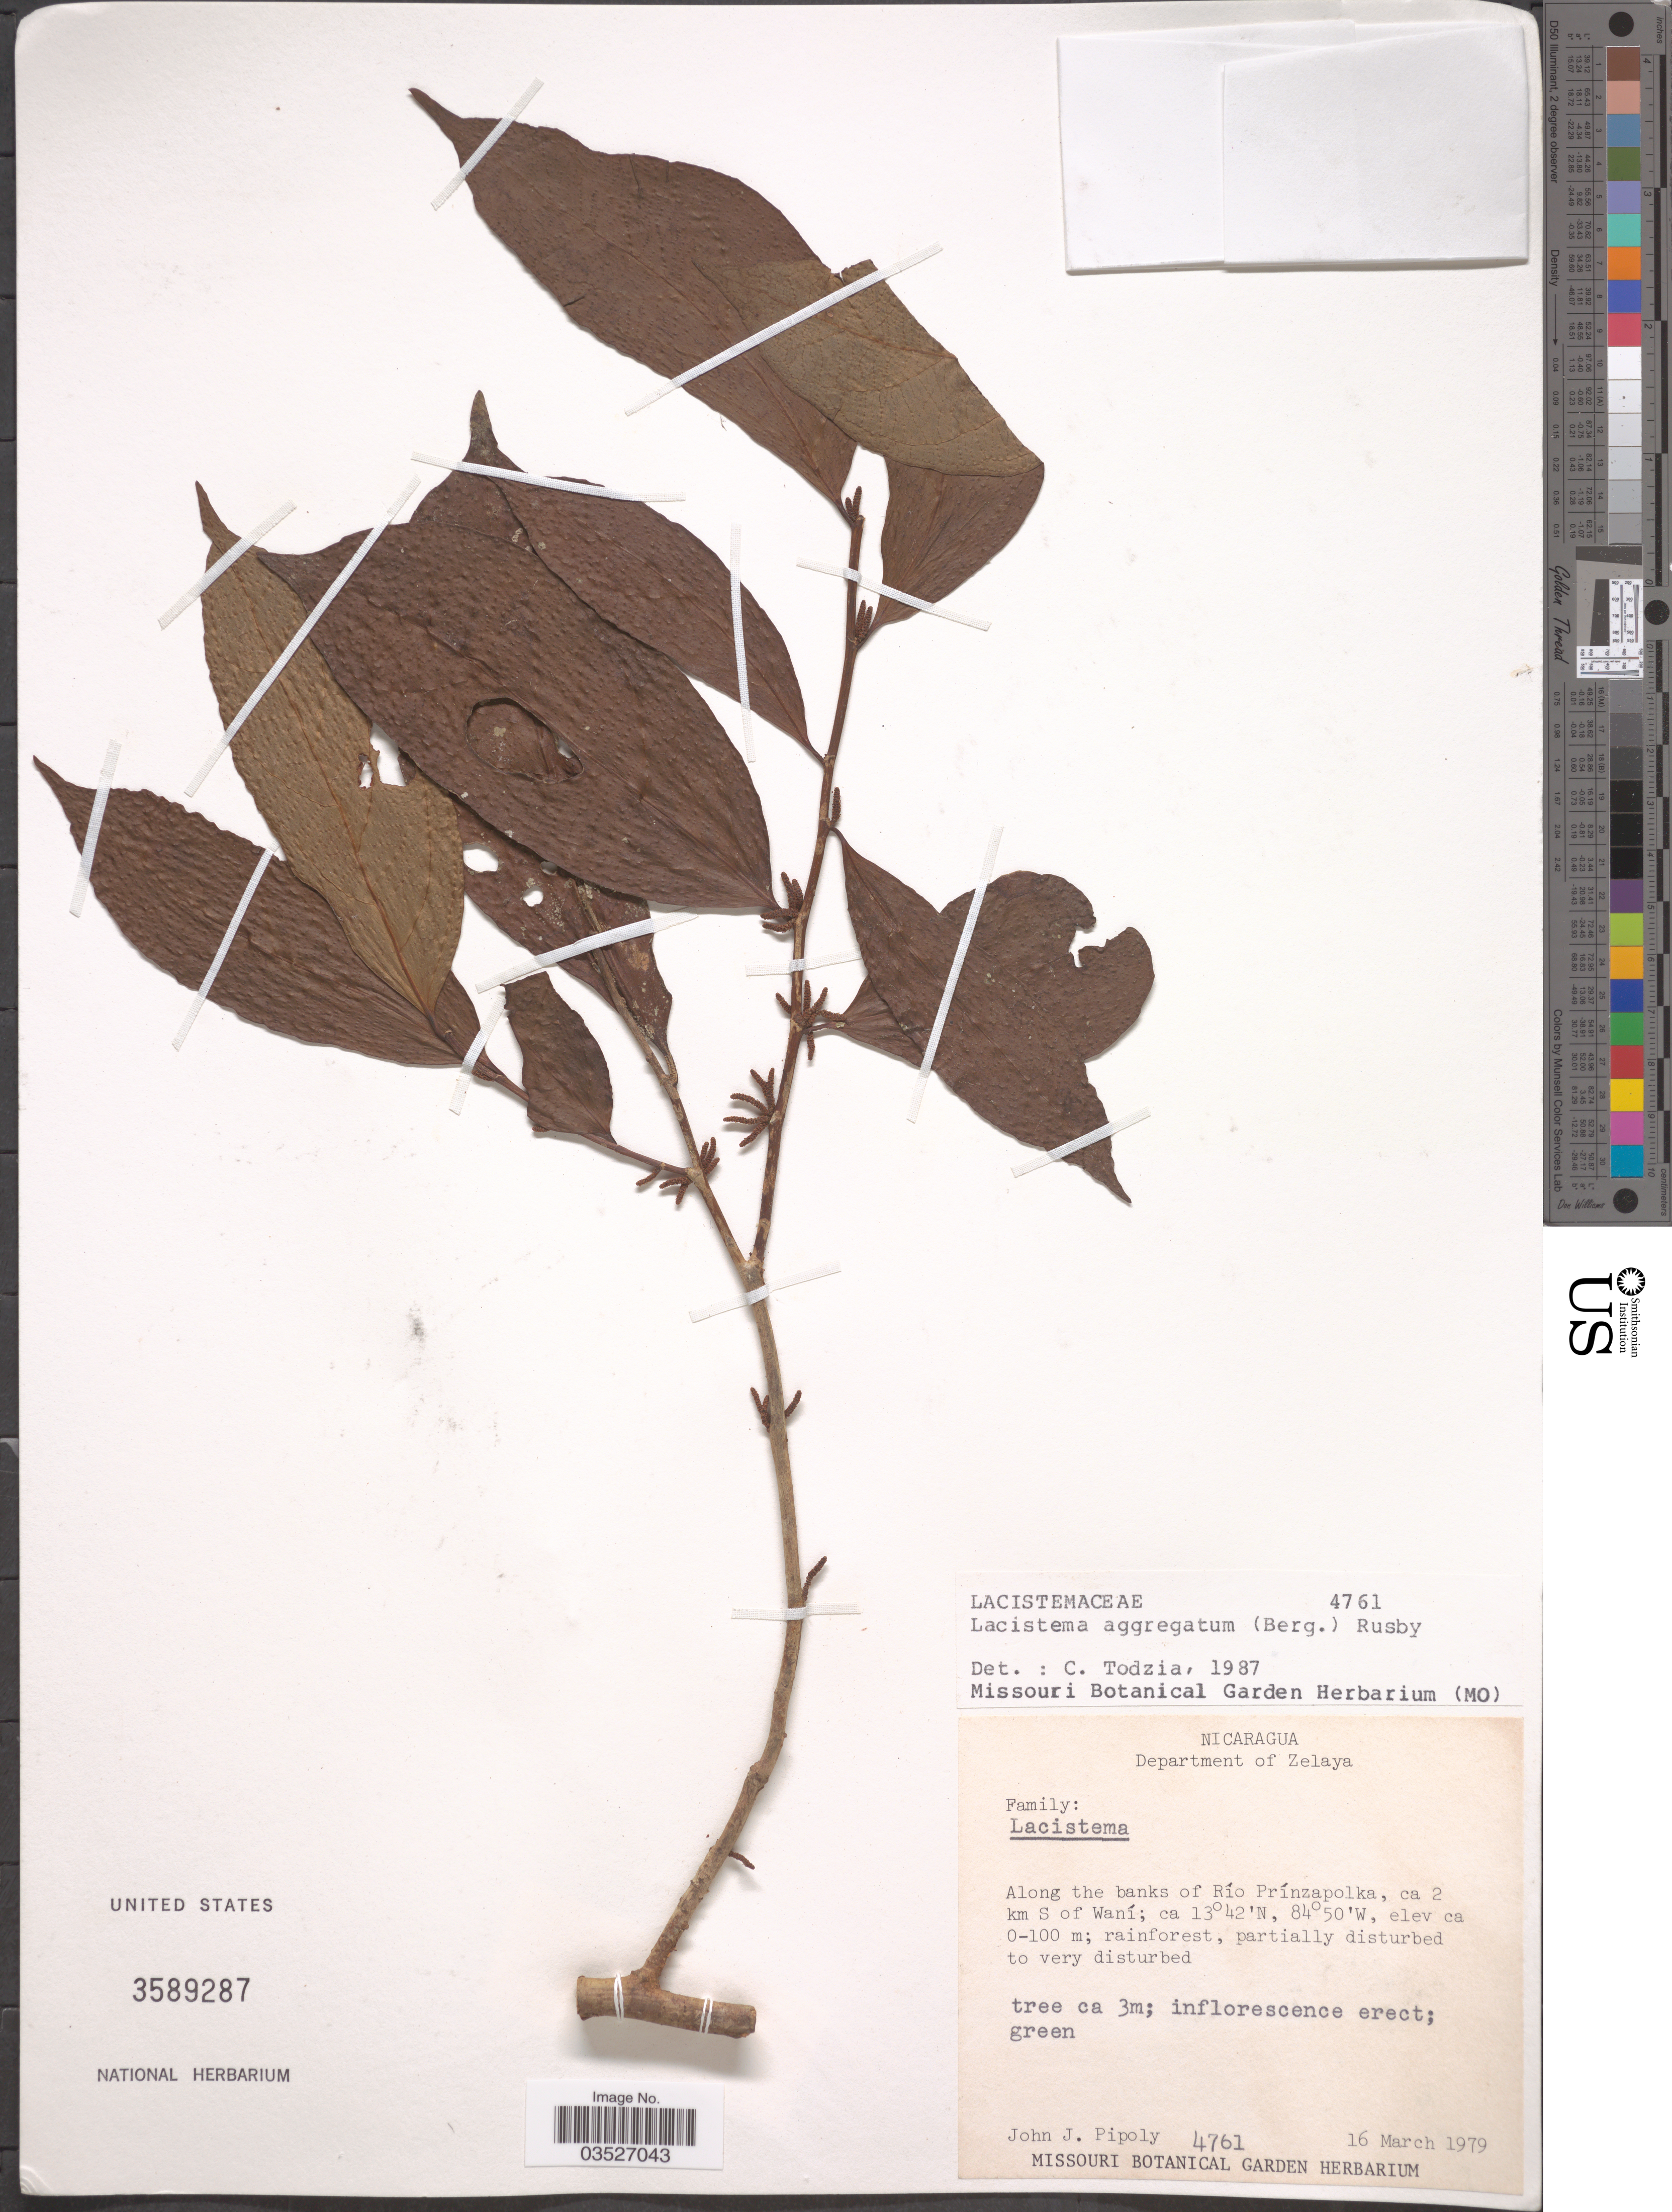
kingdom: Plantae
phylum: Tracheophyta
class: Magnoliopsida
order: Malpighiales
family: Lacistemataceae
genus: Lacistema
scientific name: Lacistema aggregatum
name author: (P.J. Bergius) Rusby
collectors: J. J. Pipoly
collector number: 4761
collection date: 1979-03-16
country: Nicaragua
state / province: Atlántico Norte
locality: Department of Zelaya. Along the banks of Río Prínzapolka, ca 2 km S of Waní.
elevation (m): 0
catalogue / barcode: US 3589287